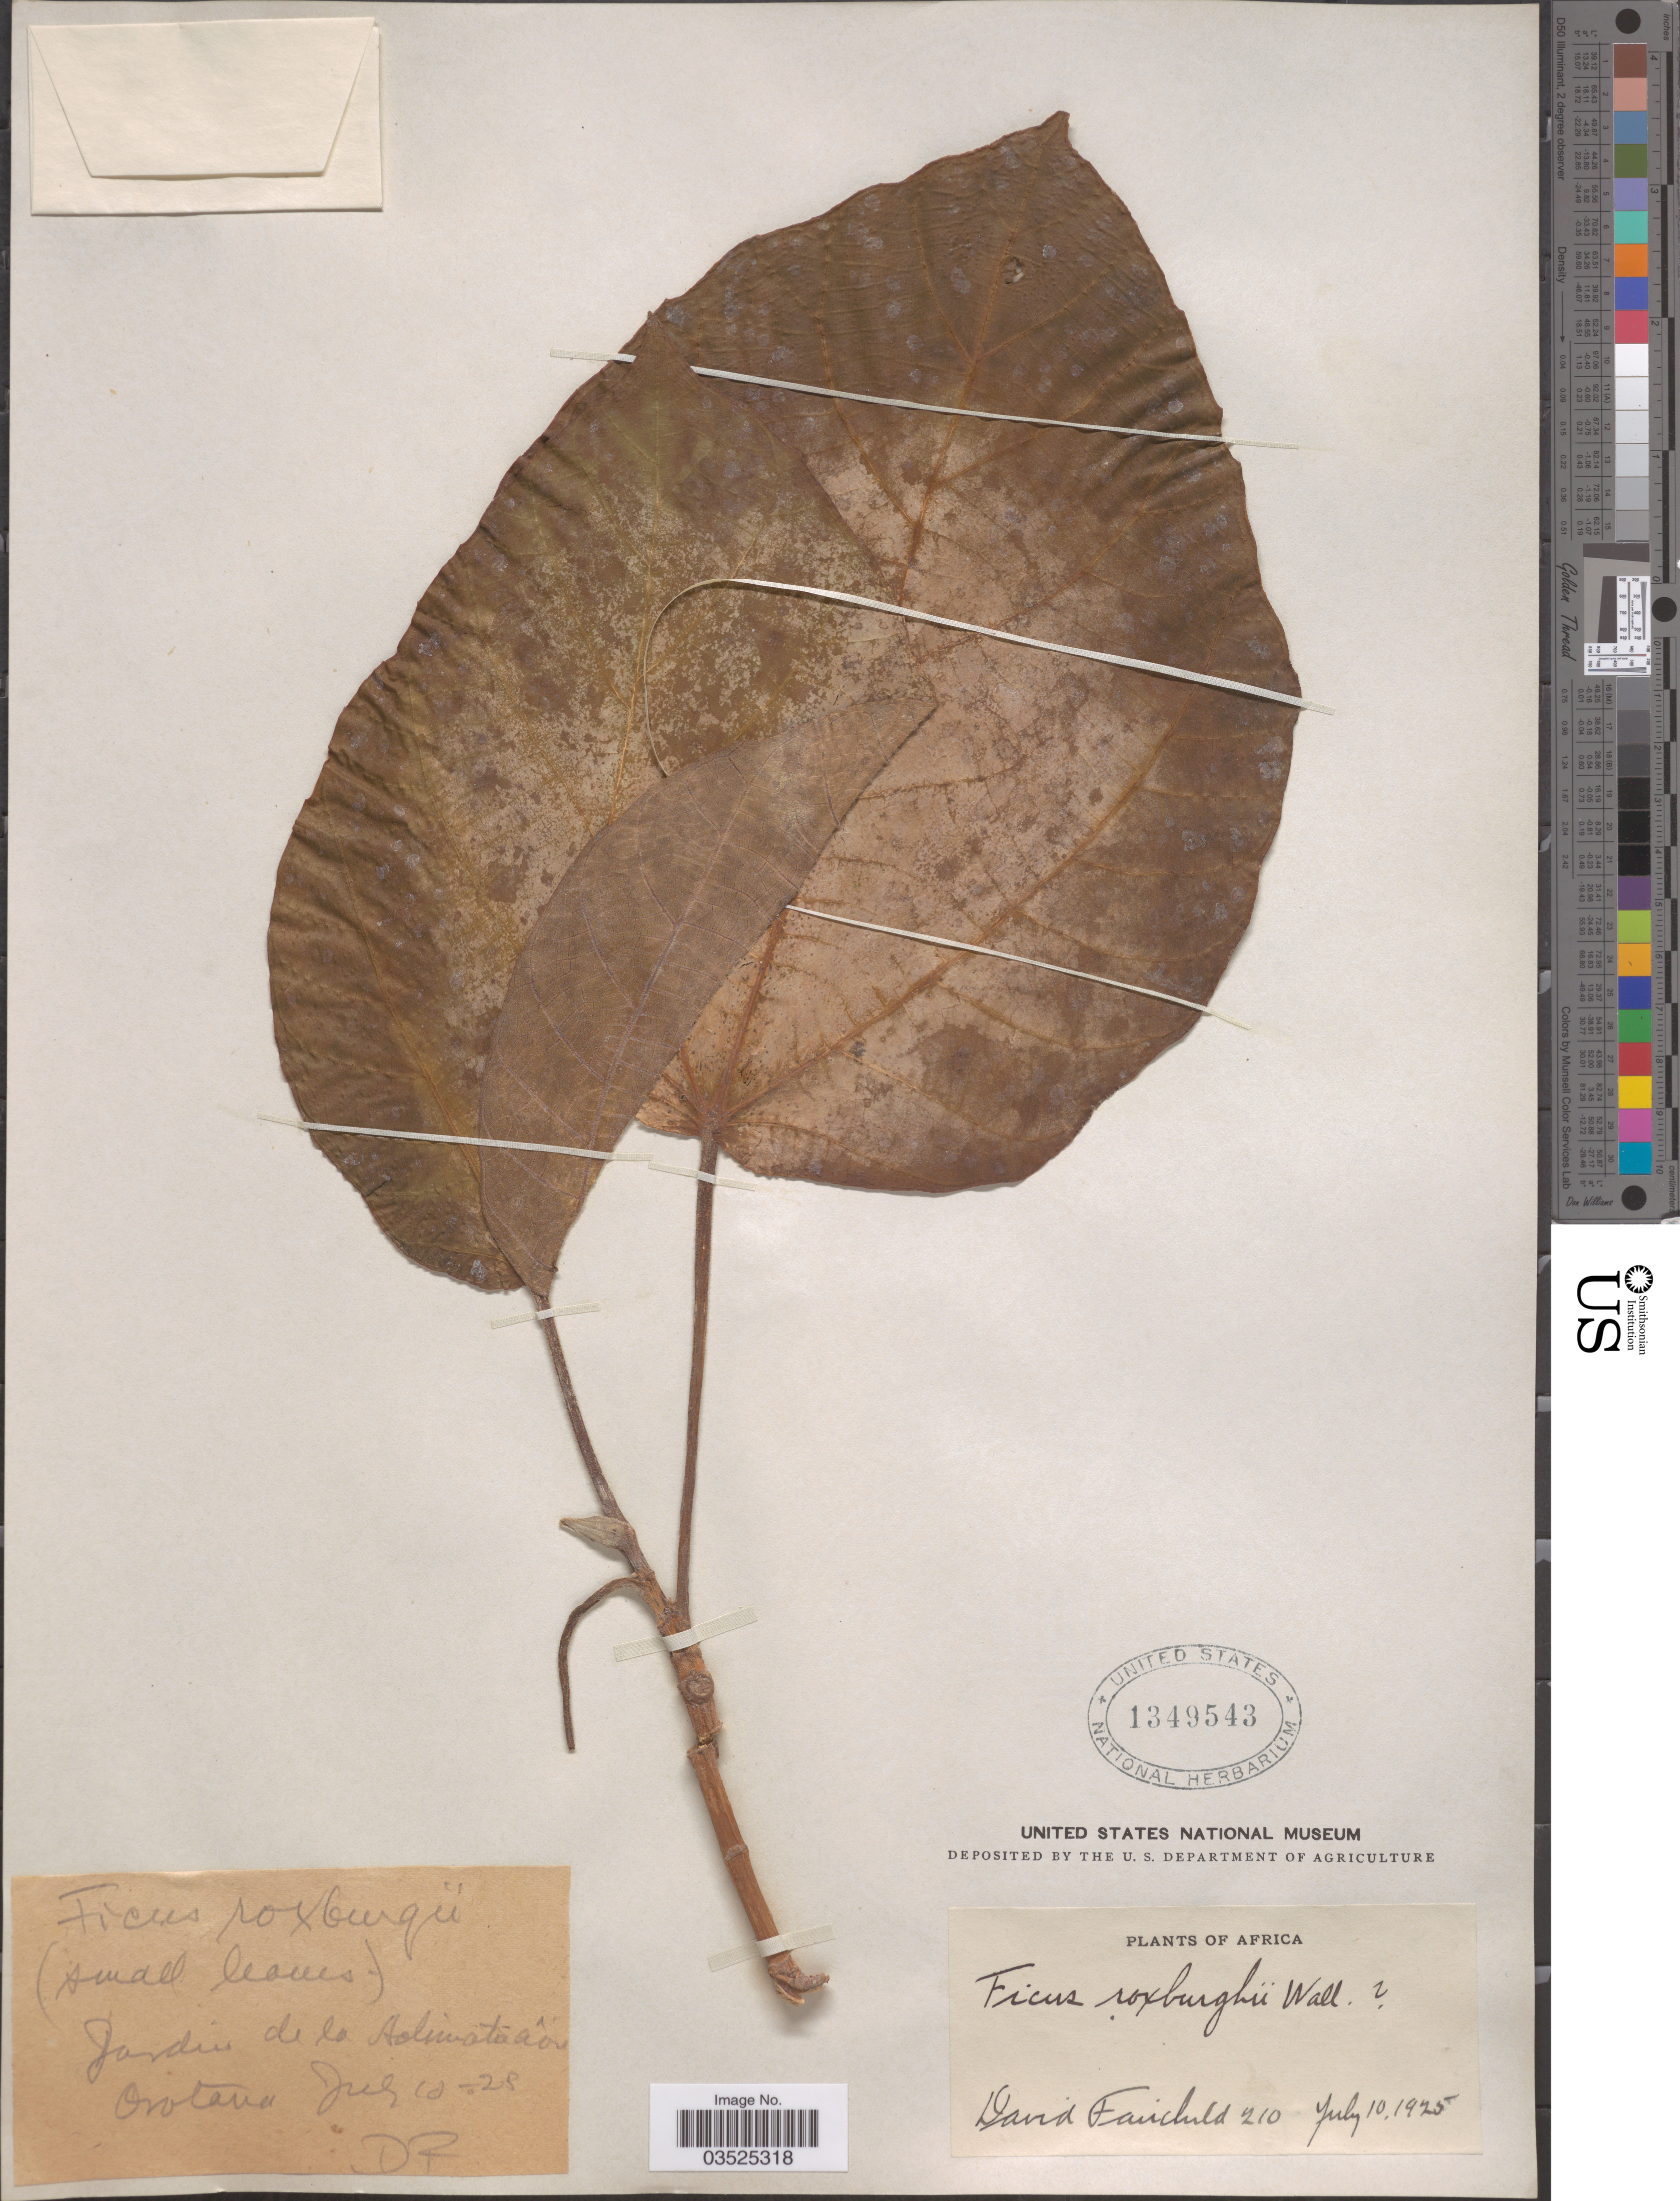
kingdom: Plantae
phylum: Tracheophyta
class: Magnoliopsida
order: Rosales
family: Moraceae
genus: Ficus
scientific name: Ficus roxburghii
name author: Wall. ex Steud.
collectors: D. Fairchild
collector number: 210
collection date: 1925-07-10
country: Spain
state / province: Canarias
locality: Africa. Jardin de la Aclimatacion Orotava.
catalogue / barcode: US 1349543